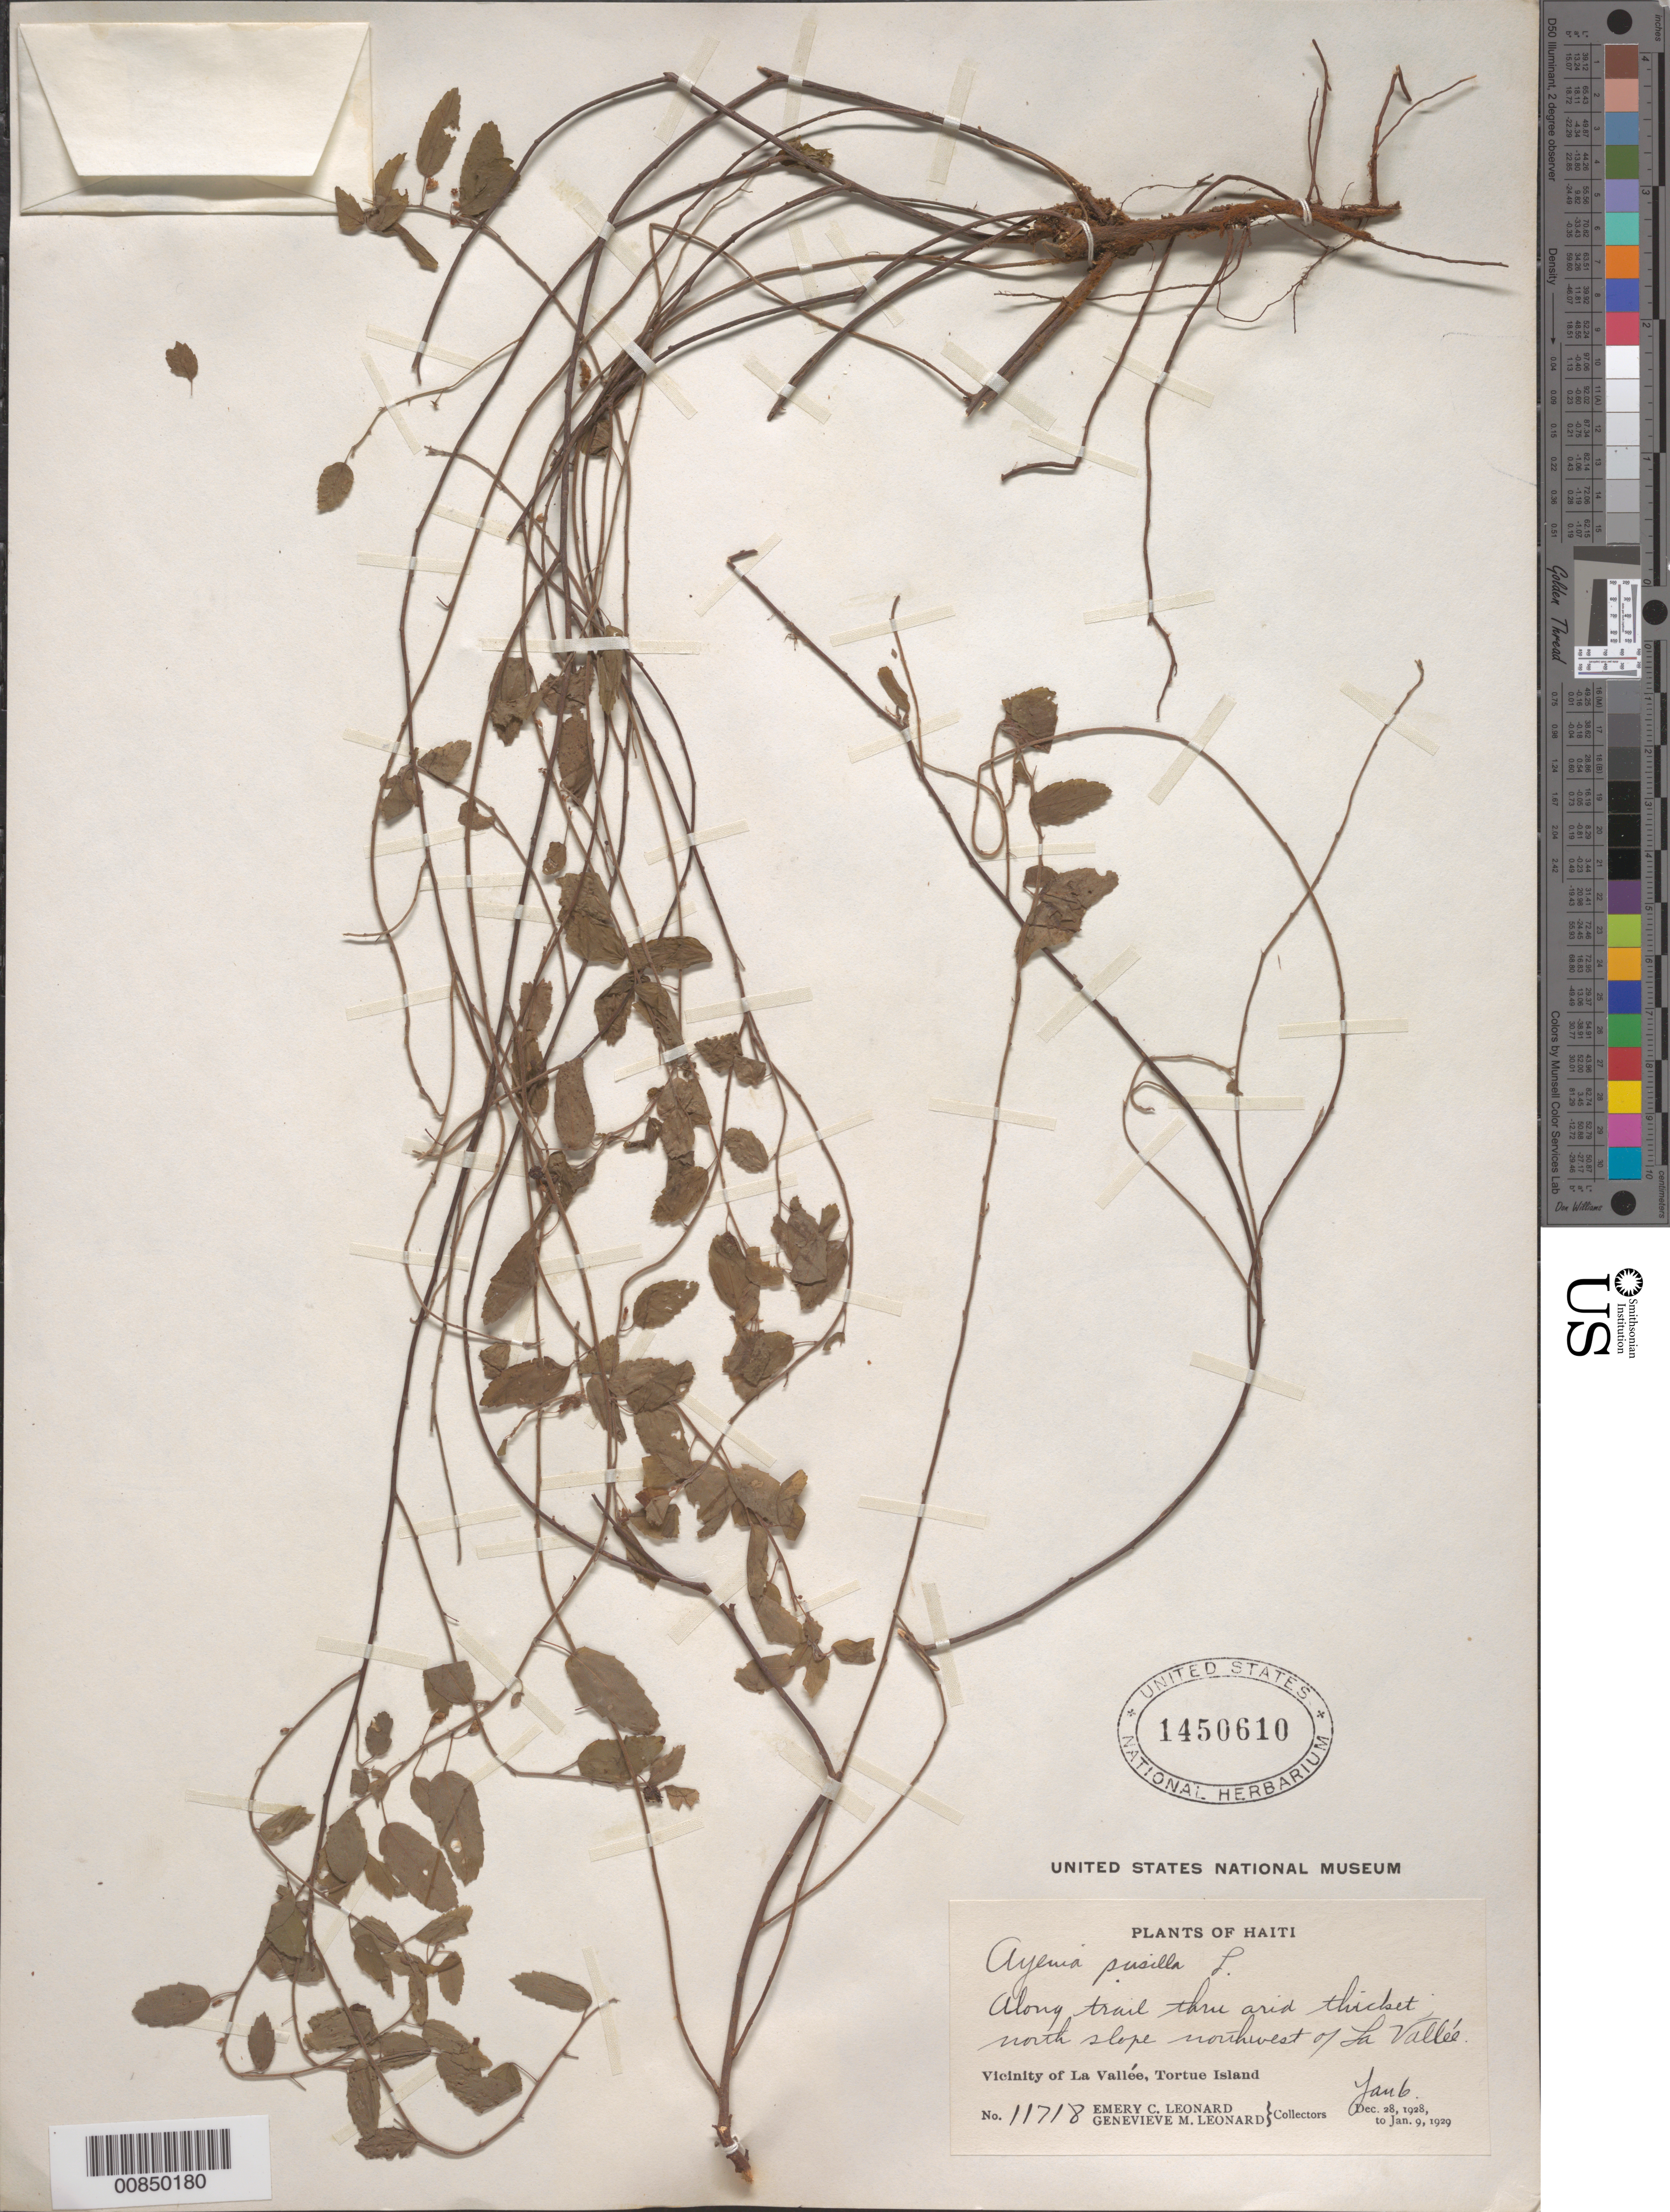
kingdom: Plantae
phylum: Tracheophyta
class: Magnoliopsida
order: Malvales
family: Malvaceae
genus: Ayenia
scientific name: Ayenia pusilla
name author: L.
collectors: E. C. Leonard & G. M. Leonard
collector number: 11718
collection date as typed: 06 Jan 1929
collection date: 1929-01-06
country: Haiti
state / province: Nord-Ouest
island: Île de la Tortue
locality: Vicinity of La Vallée, north slope NW of town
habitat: Along trail thru arid thicket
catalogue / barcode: US 1450610